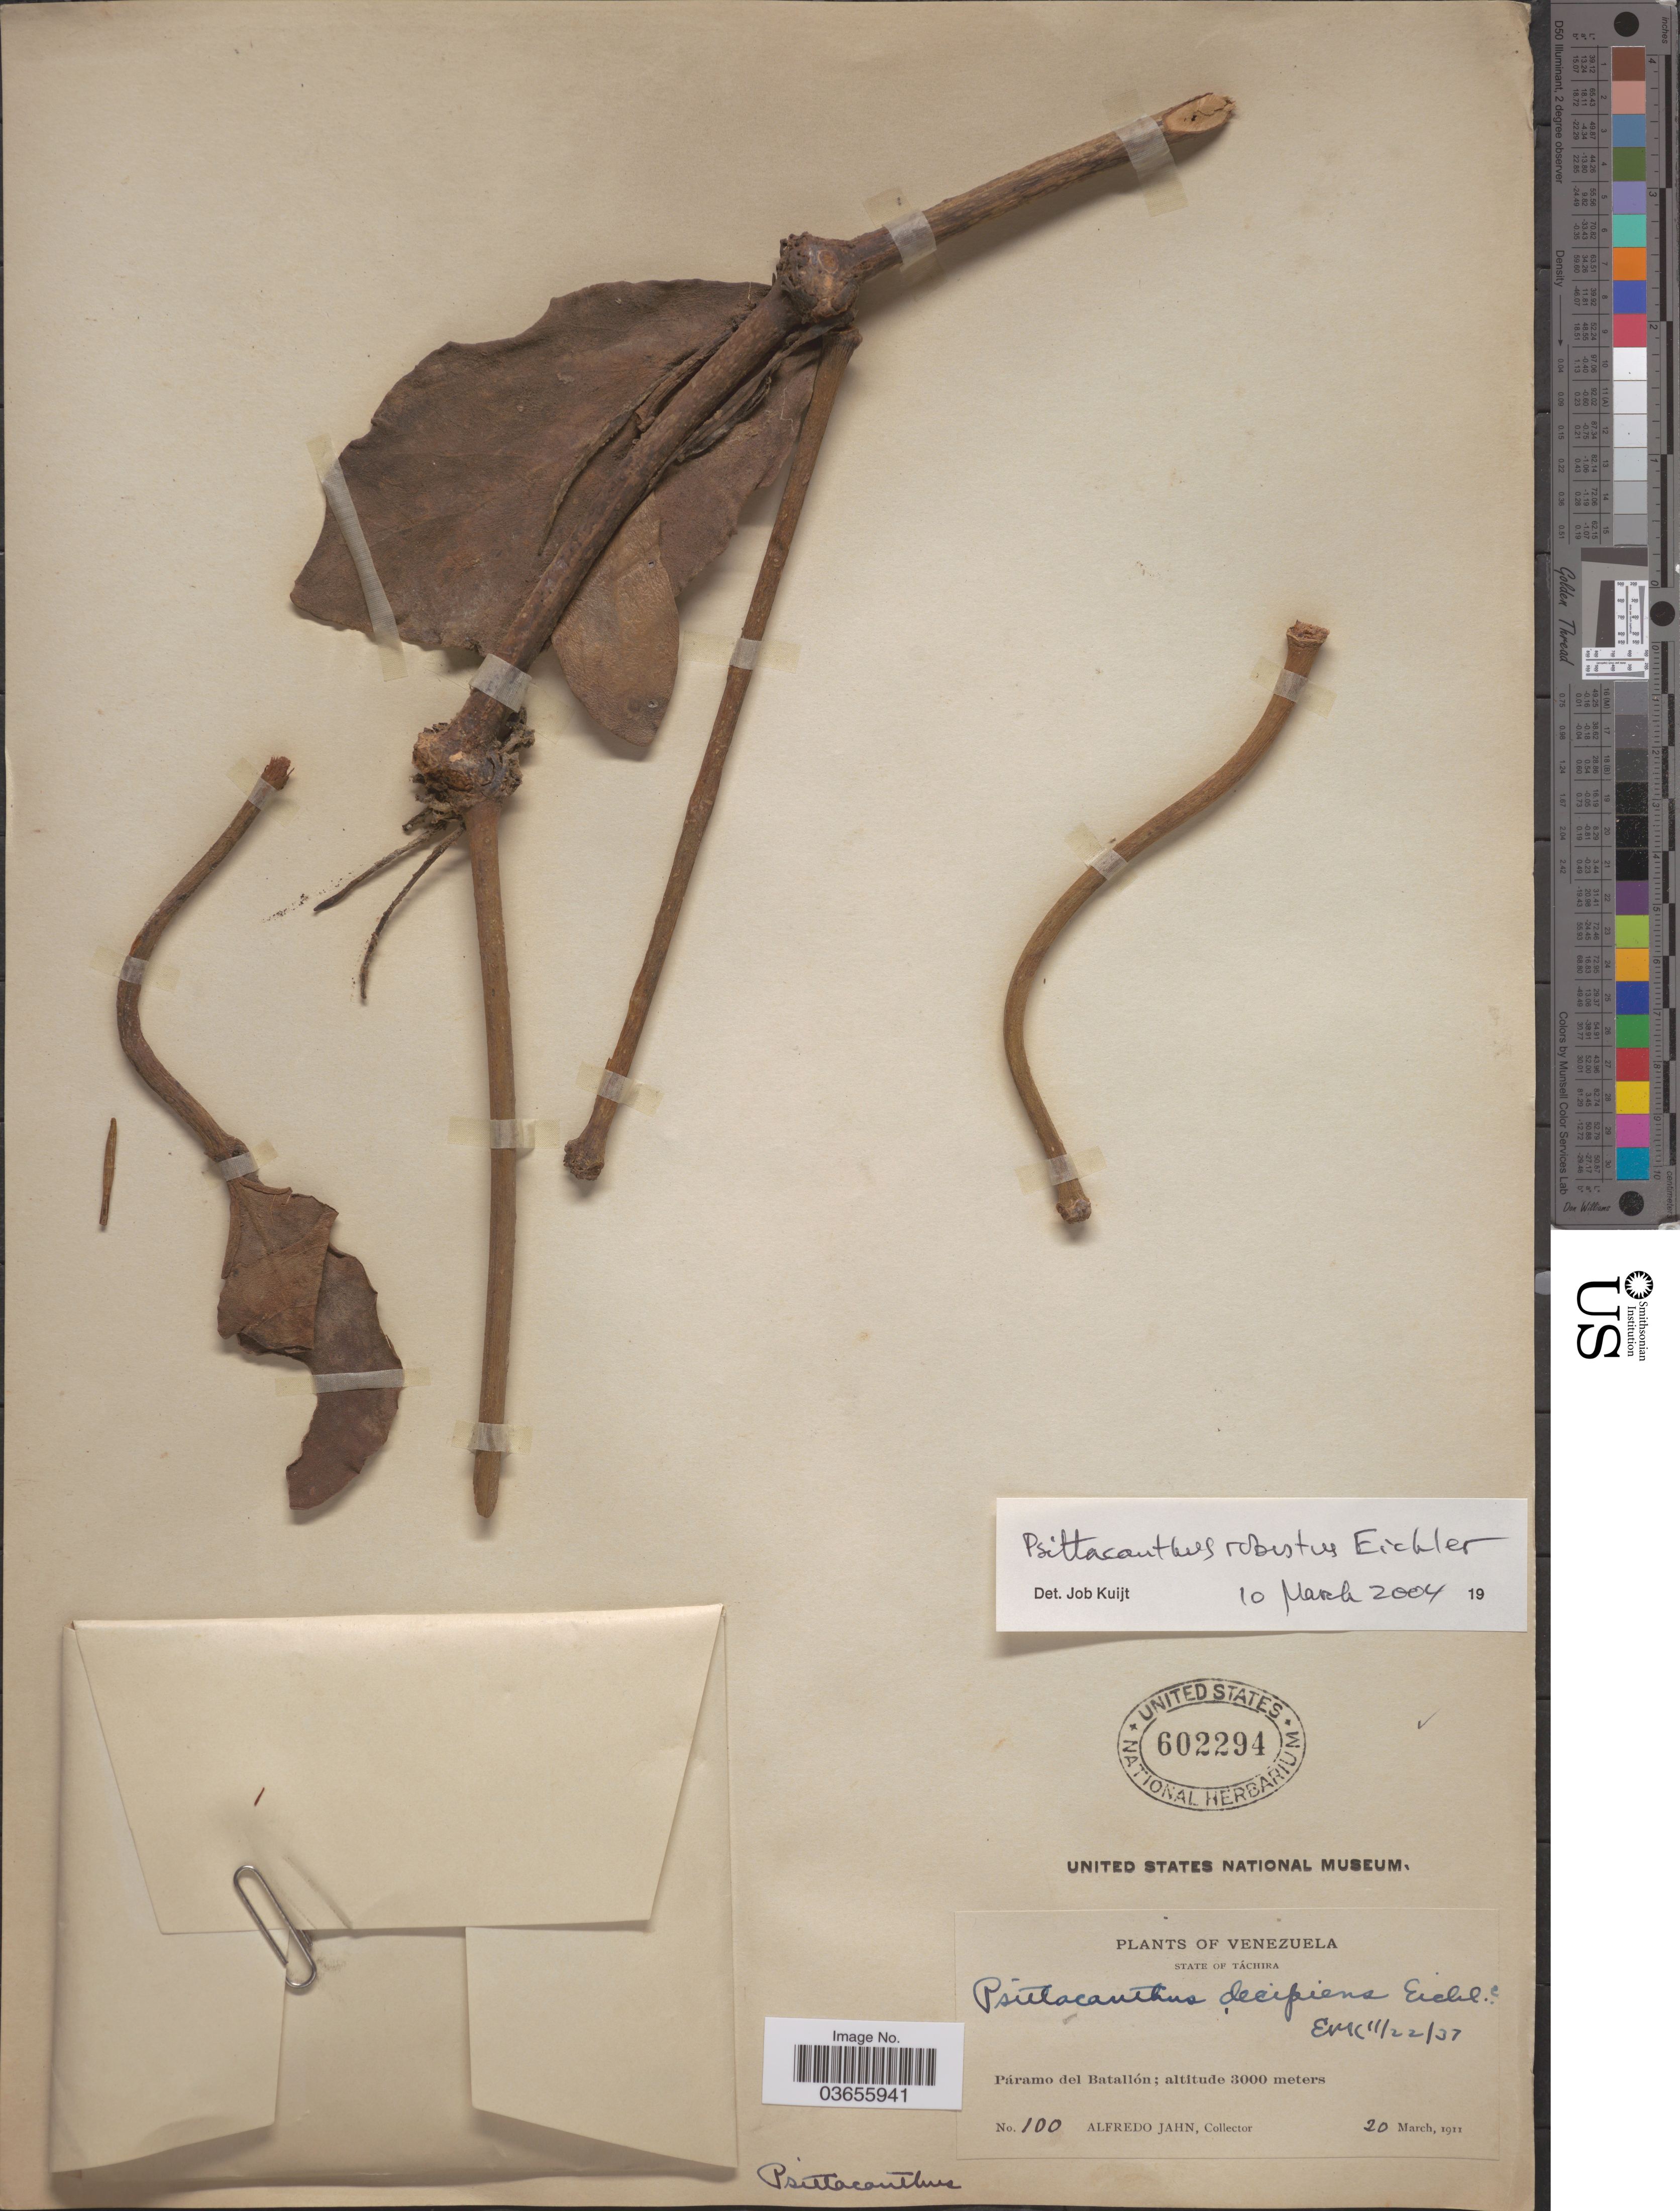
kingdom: Plantae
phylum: Tracheophyta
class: Magnoliopsida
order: Santalales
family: Loranthaceae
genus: Psittacanthus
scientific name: Psittacanthus robustus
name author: (Mart.) Mart.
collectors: A. Jahn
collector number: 100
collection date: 1911-03-20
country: Venezuela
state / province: Tachira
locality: Páramo del Batallón.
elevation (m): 3000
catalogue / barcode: US 602294